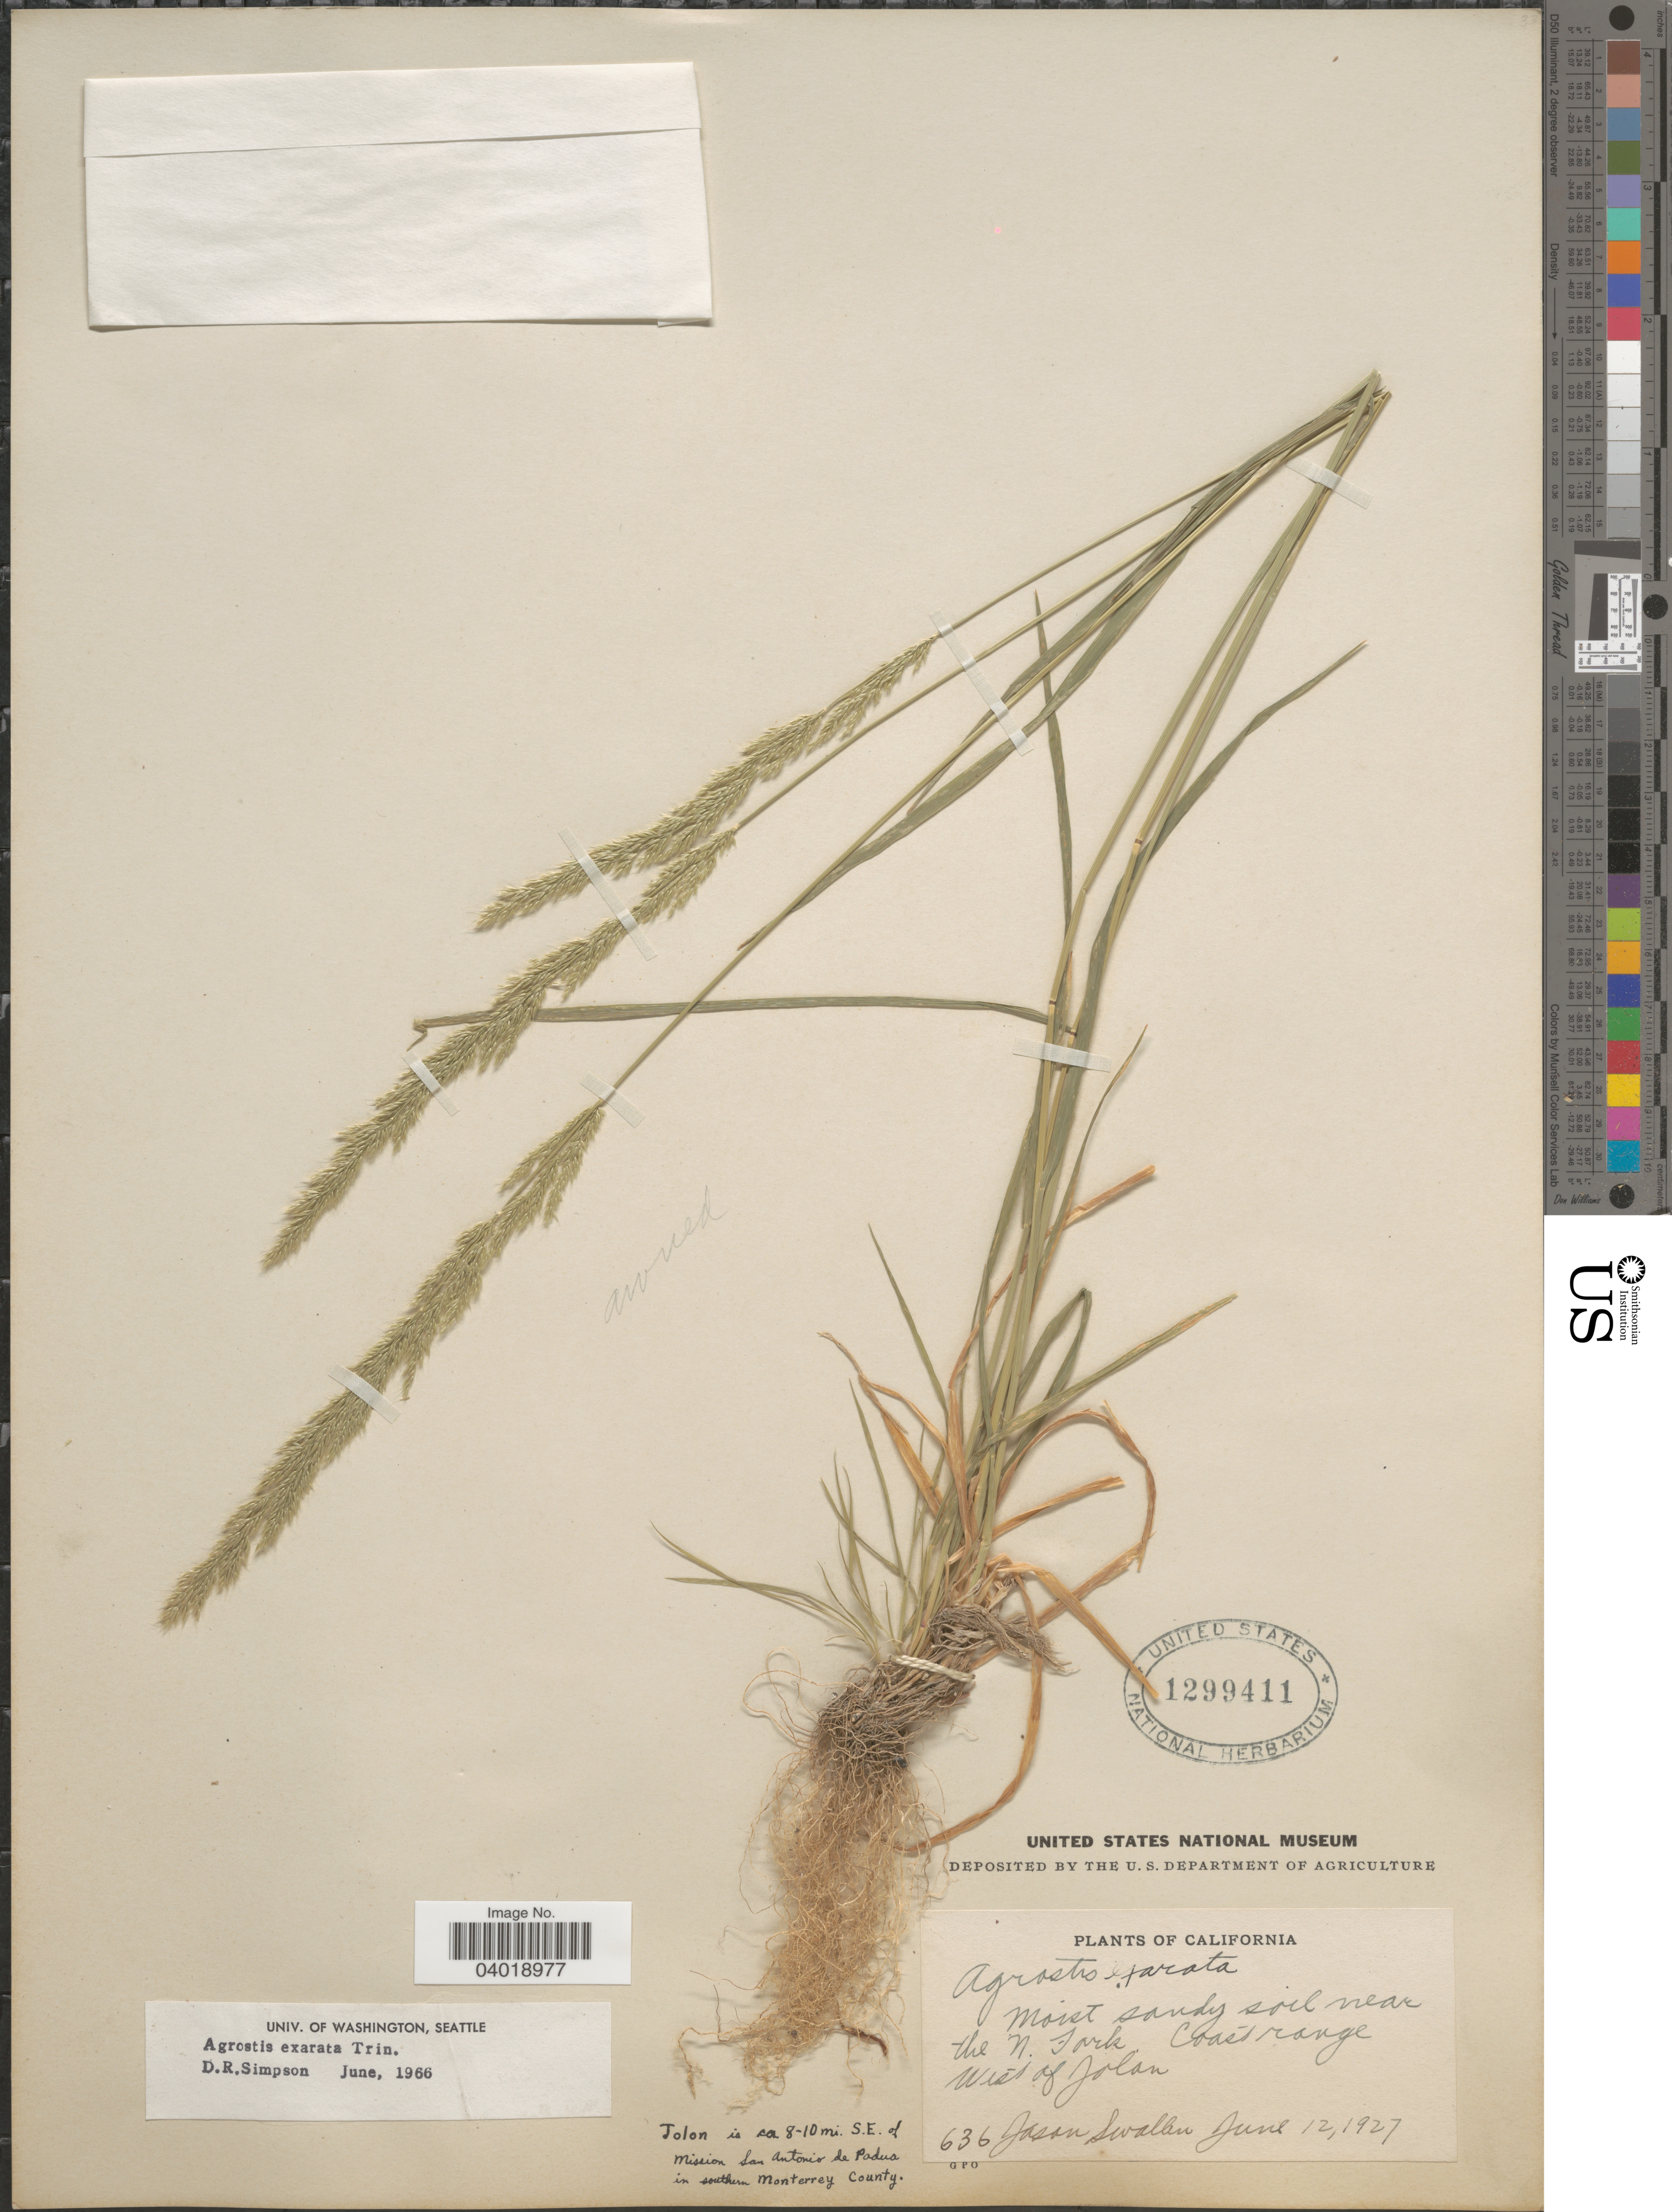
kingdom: Plantae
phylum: Tracheophyta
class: Liliopsida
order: Poales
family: Poaceae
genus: Agrostis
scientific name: Agrostis exarata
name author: Trin.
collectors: J. R. Swallen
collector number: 636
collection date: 1927-06-12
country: United States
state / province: California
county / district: Monterey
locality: Near the N. Fork. Coast range West of Jolon. Jolon is ca 8-10 mi. S.E. of Mission San Antonio de Padua in southern Monterrey County.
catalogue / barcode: US 1299411